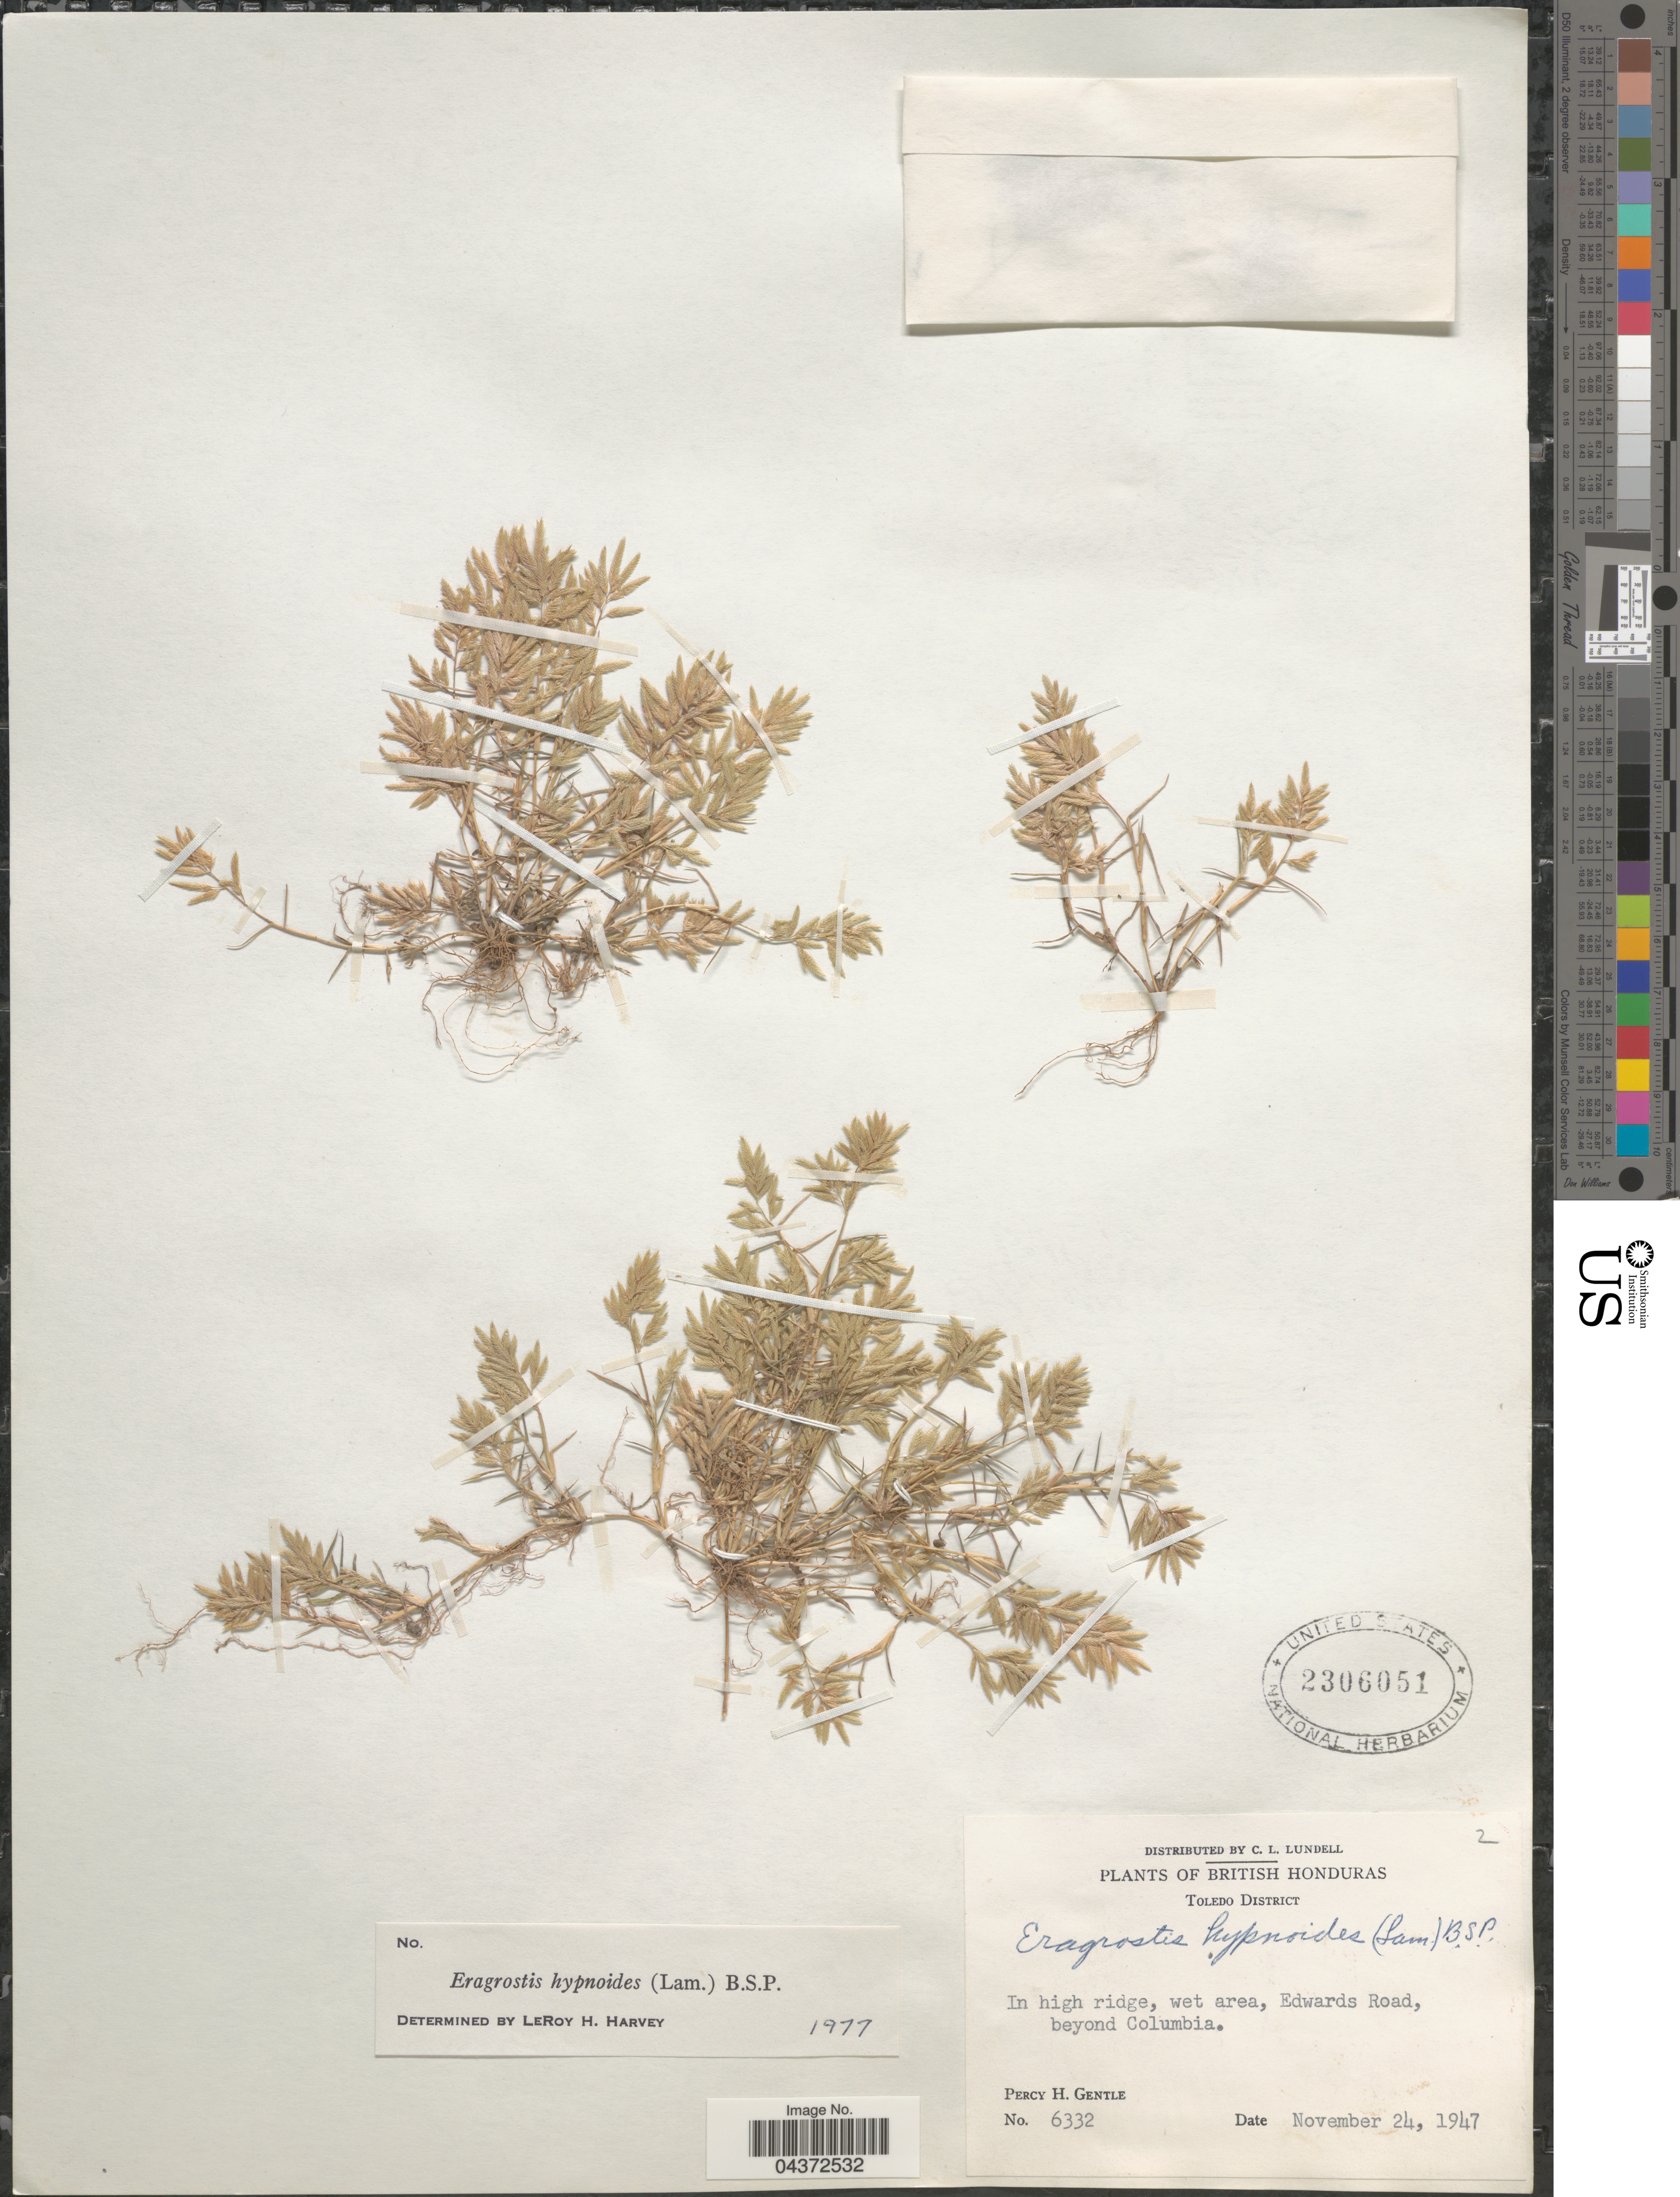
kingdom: Plantae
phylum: Tracheophyta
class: Liliopsida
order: Poales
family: Poaceae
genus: Eragrostis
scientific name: Eragrostis hypnoides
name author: (Lam.) Britton, Stearns & Poggenb.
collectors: P. H. Gentle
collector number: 6332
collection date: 1947-11-24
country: Belize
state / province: Toledo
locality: British Honduras. Toledo District. In high ridge, wet area, Edwards Road, beyond Columbia.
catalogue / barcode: US 2306051